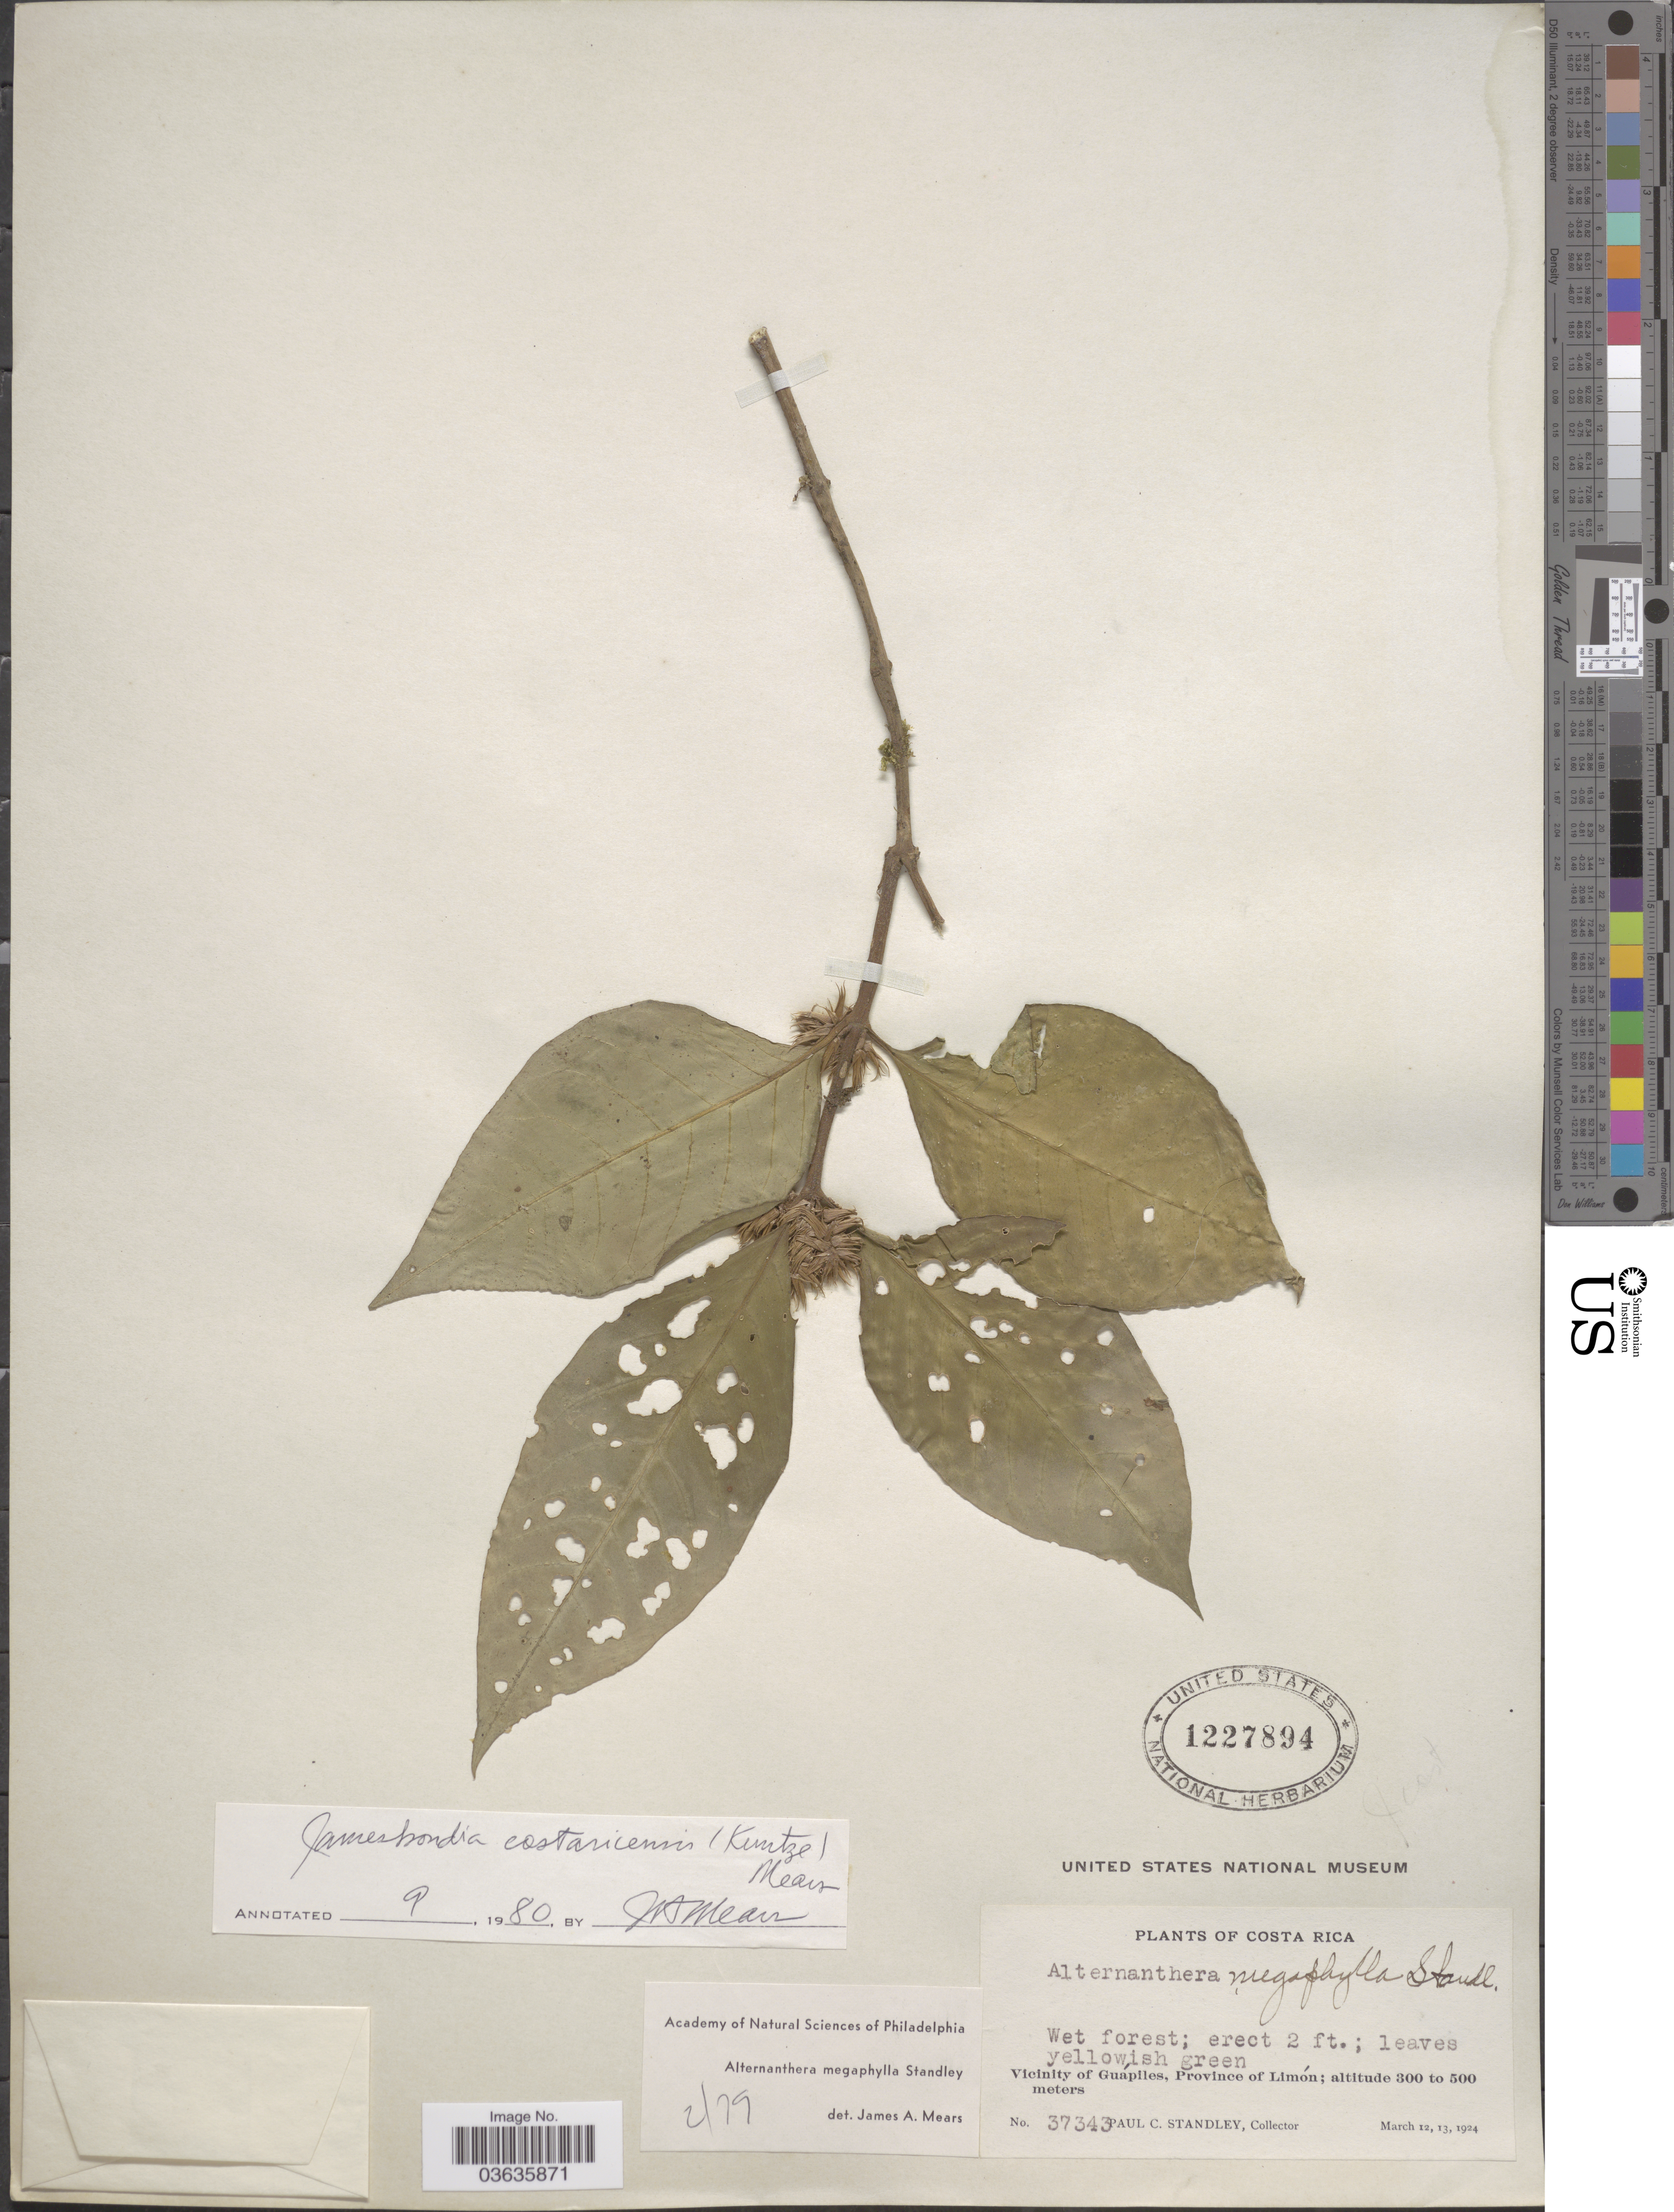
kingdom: Plantae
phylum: Tracheophyta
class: Magnoliopsida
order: Caryophyllales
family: Amaranthaceae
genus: Alternanthera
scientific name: Alternanthera megaphylla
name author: (Standl.) Standl.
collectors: P. C. Standley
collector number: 37343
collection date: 1924-03-12/1924-03-13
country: Costa Rica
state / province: Limón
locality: Vicinity of Guápiles.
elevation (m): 300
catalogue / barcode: US 1227894